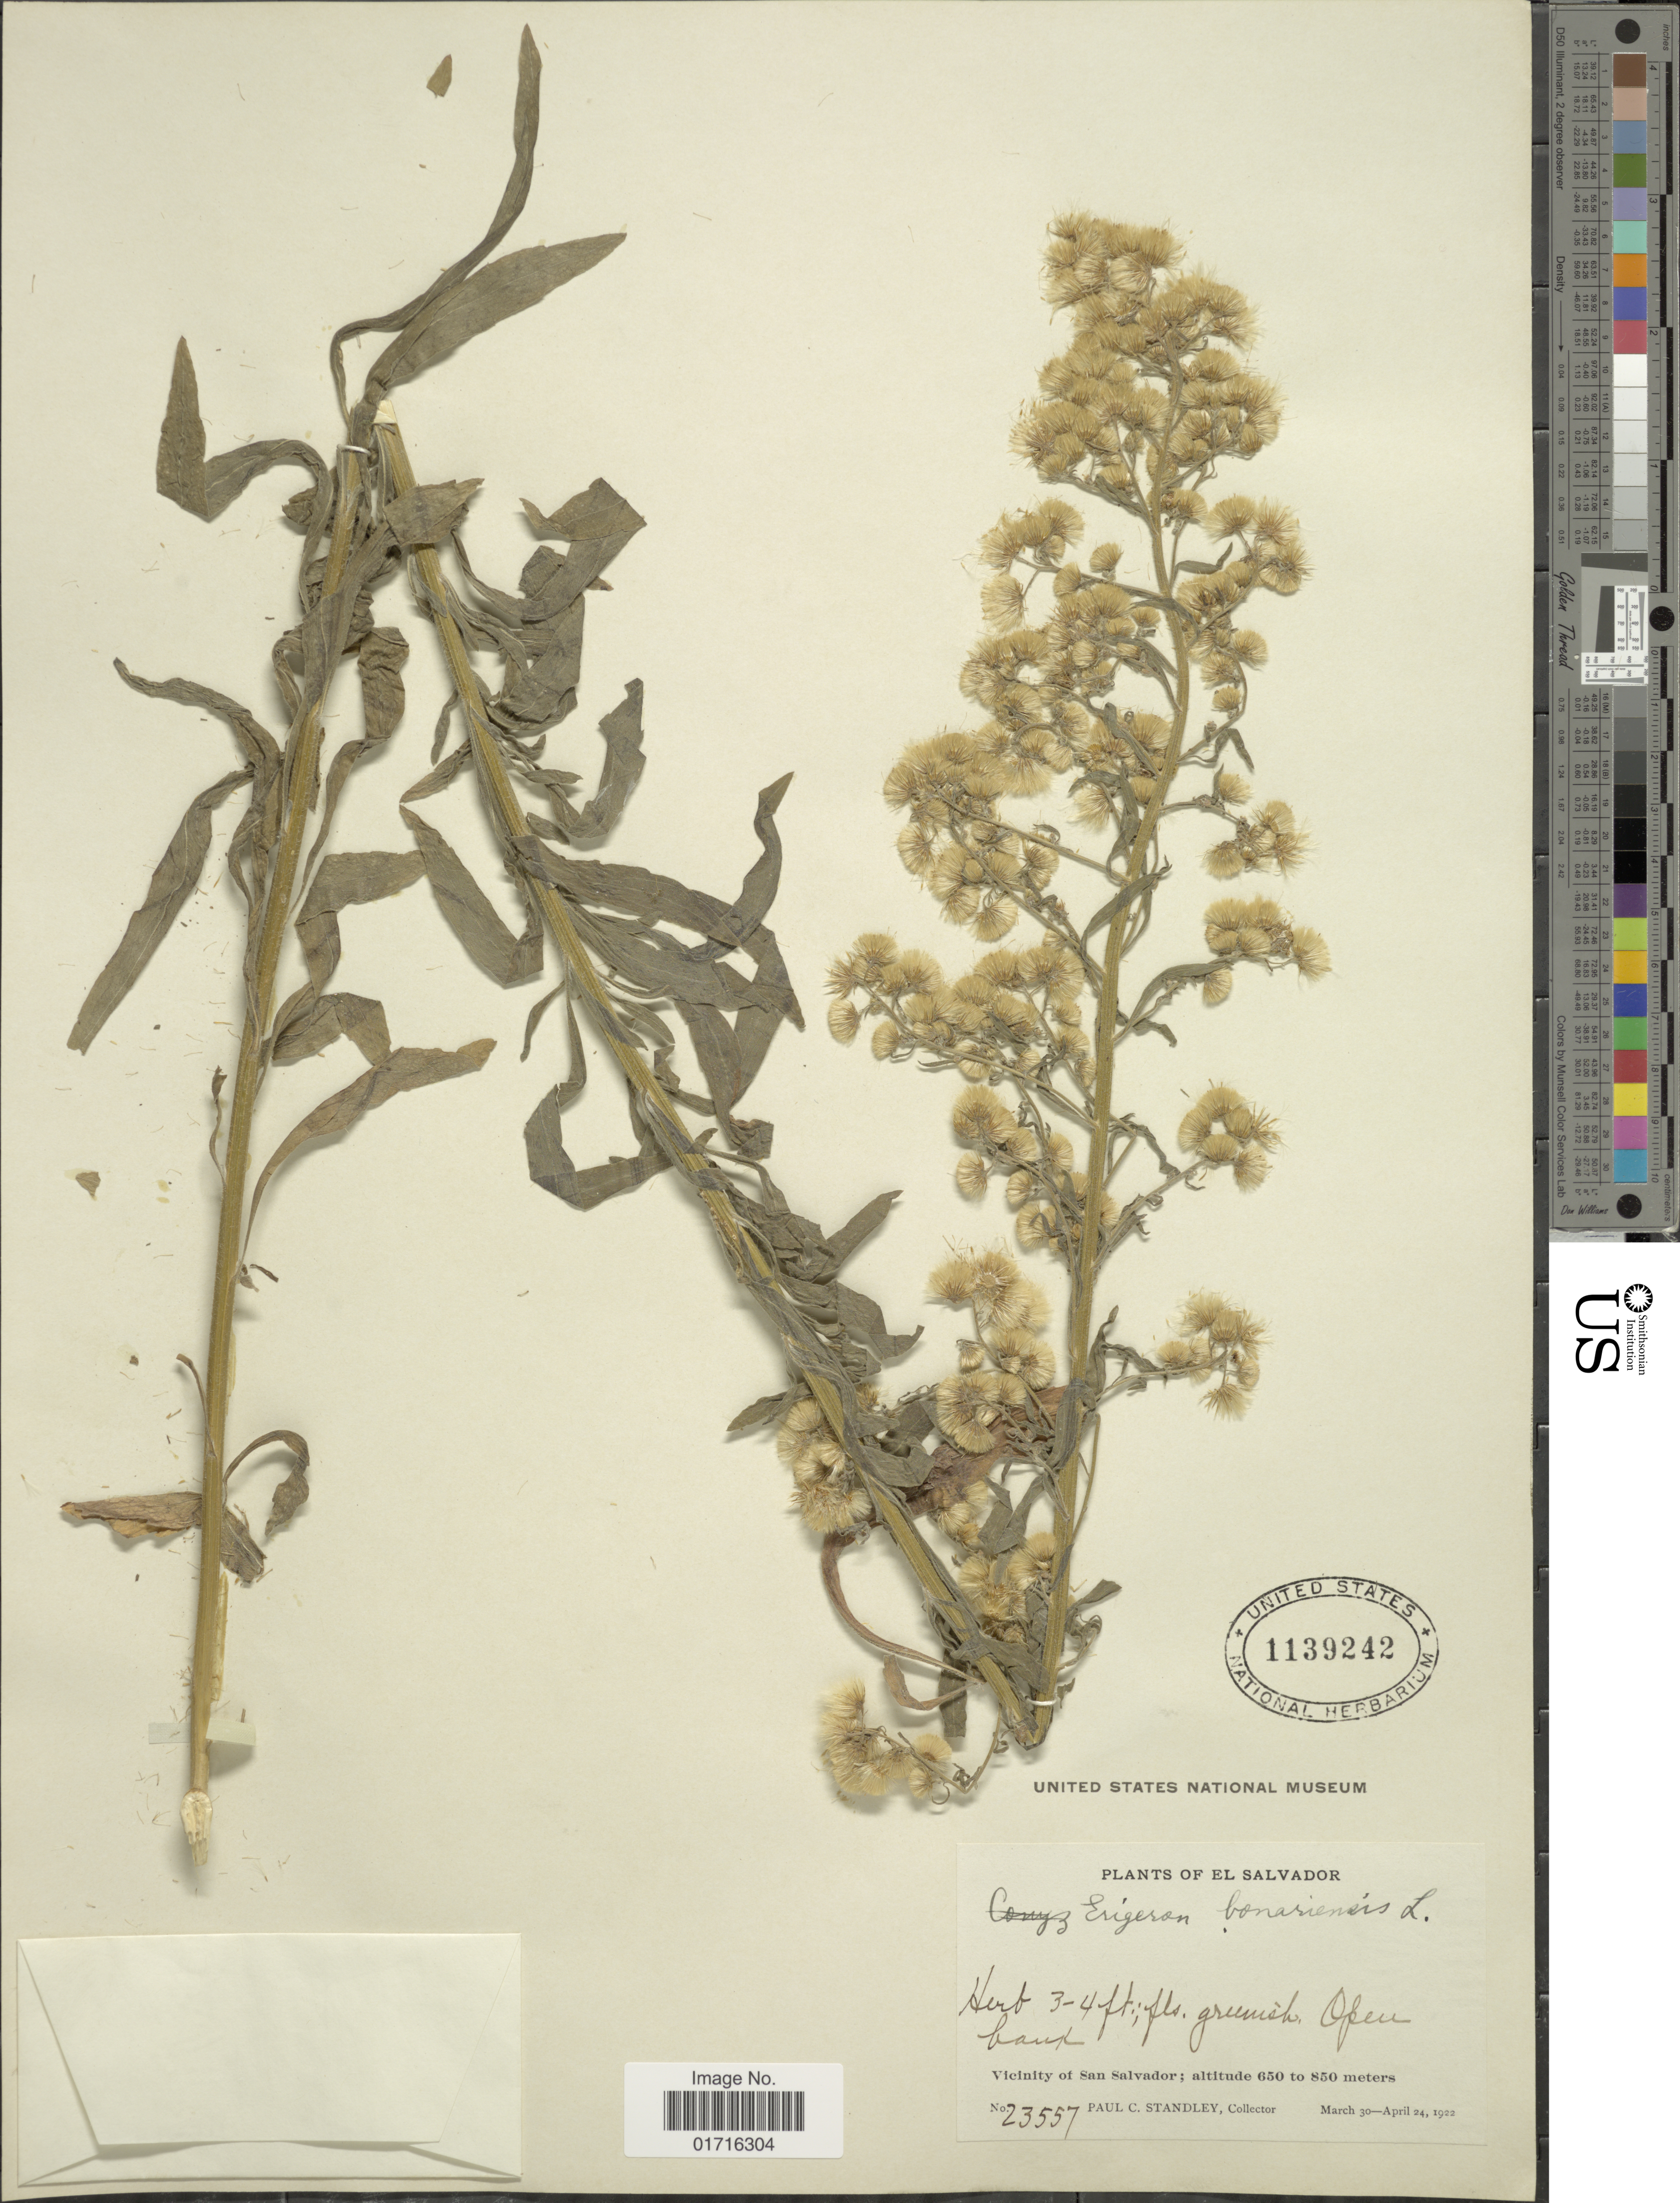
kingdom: Plantae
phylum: Tracheophyta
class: Magnoliopsida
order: Asterales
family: Asteraceae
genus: Conyza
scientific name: Conyza bonariensis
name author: (L.) Cronq.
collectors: P. C. Standley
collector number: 23557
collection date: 1922-03-30/1922-04-24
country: El Salvador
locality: Vicinity of San Salvador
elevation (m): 650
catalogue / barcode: US 1139242